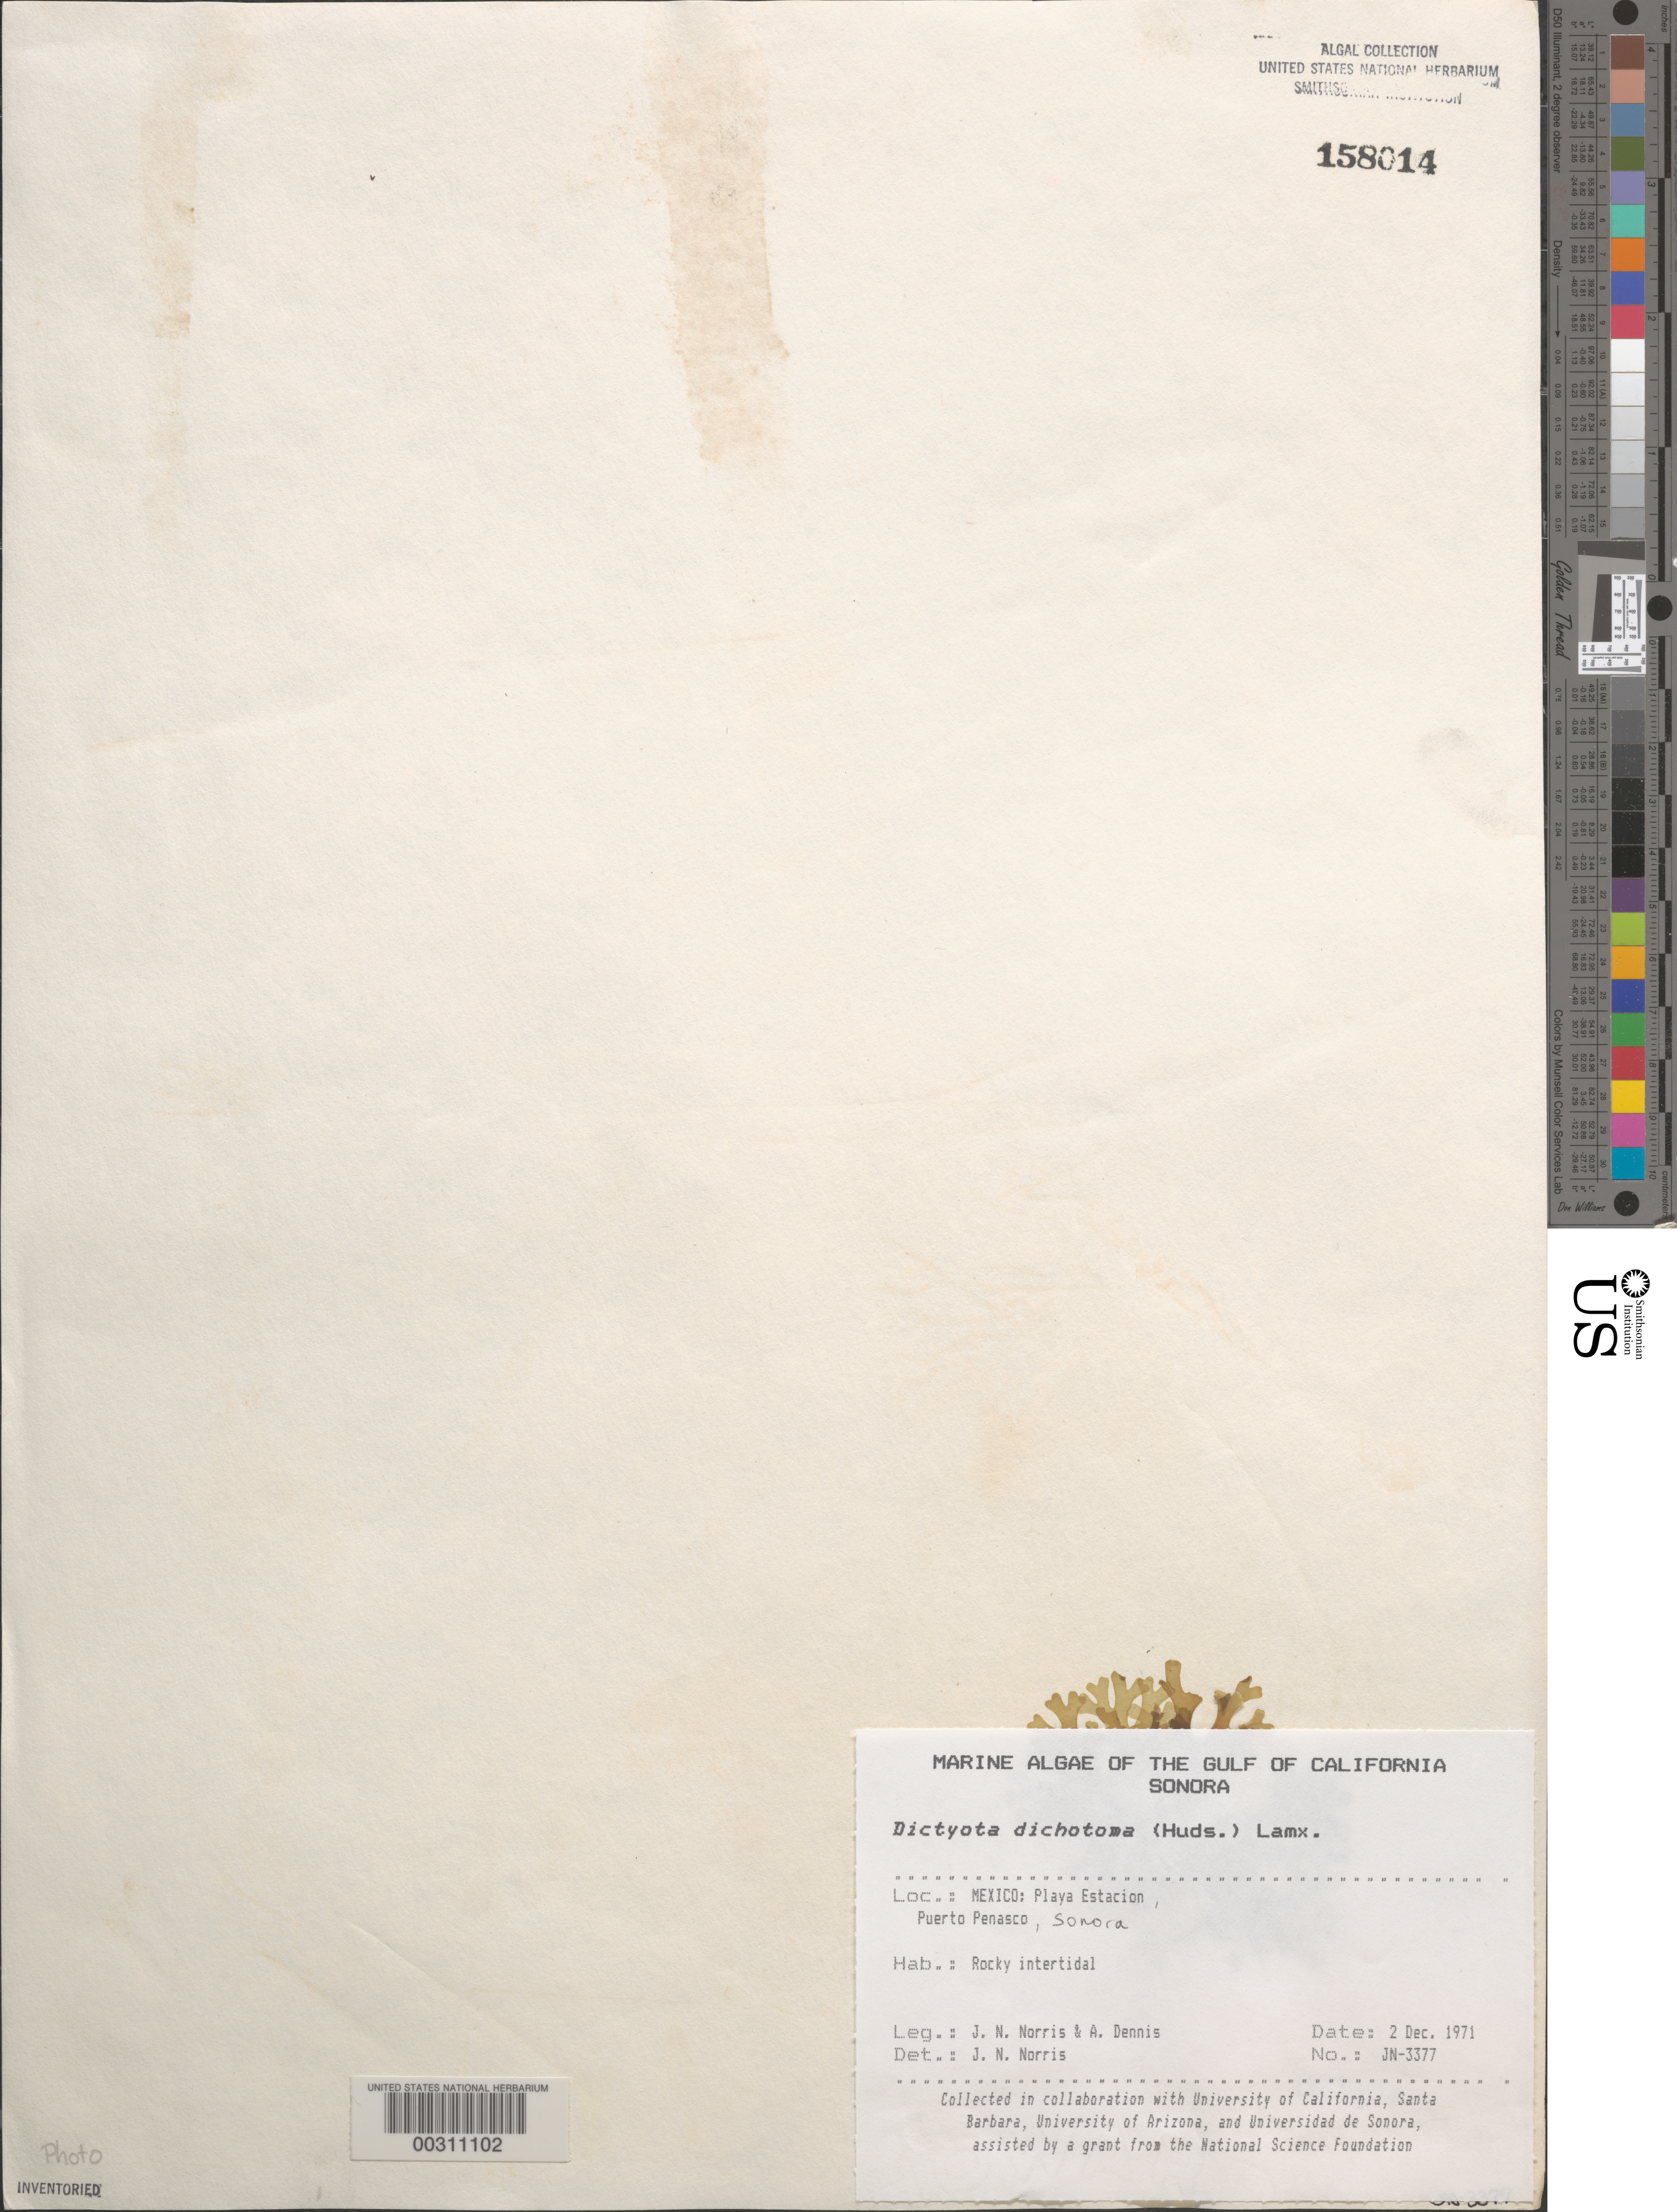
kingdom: Chromista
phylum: Ochrophyta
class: Phaeophyceae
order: Dictyotales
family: Dictyotaceae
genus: Dictyota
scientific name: Dictyota dichotoma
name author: (Huds.) J.V.Lamouroux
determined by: Norris, James N.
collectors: J. N. Norris & A. Dennis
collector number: JN-3377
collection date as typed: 02 Dec 1971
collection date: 1971-12-02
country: Mexico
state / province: Sonora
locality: Playa Estacion, Puerto Penasco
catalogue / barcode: US 158014